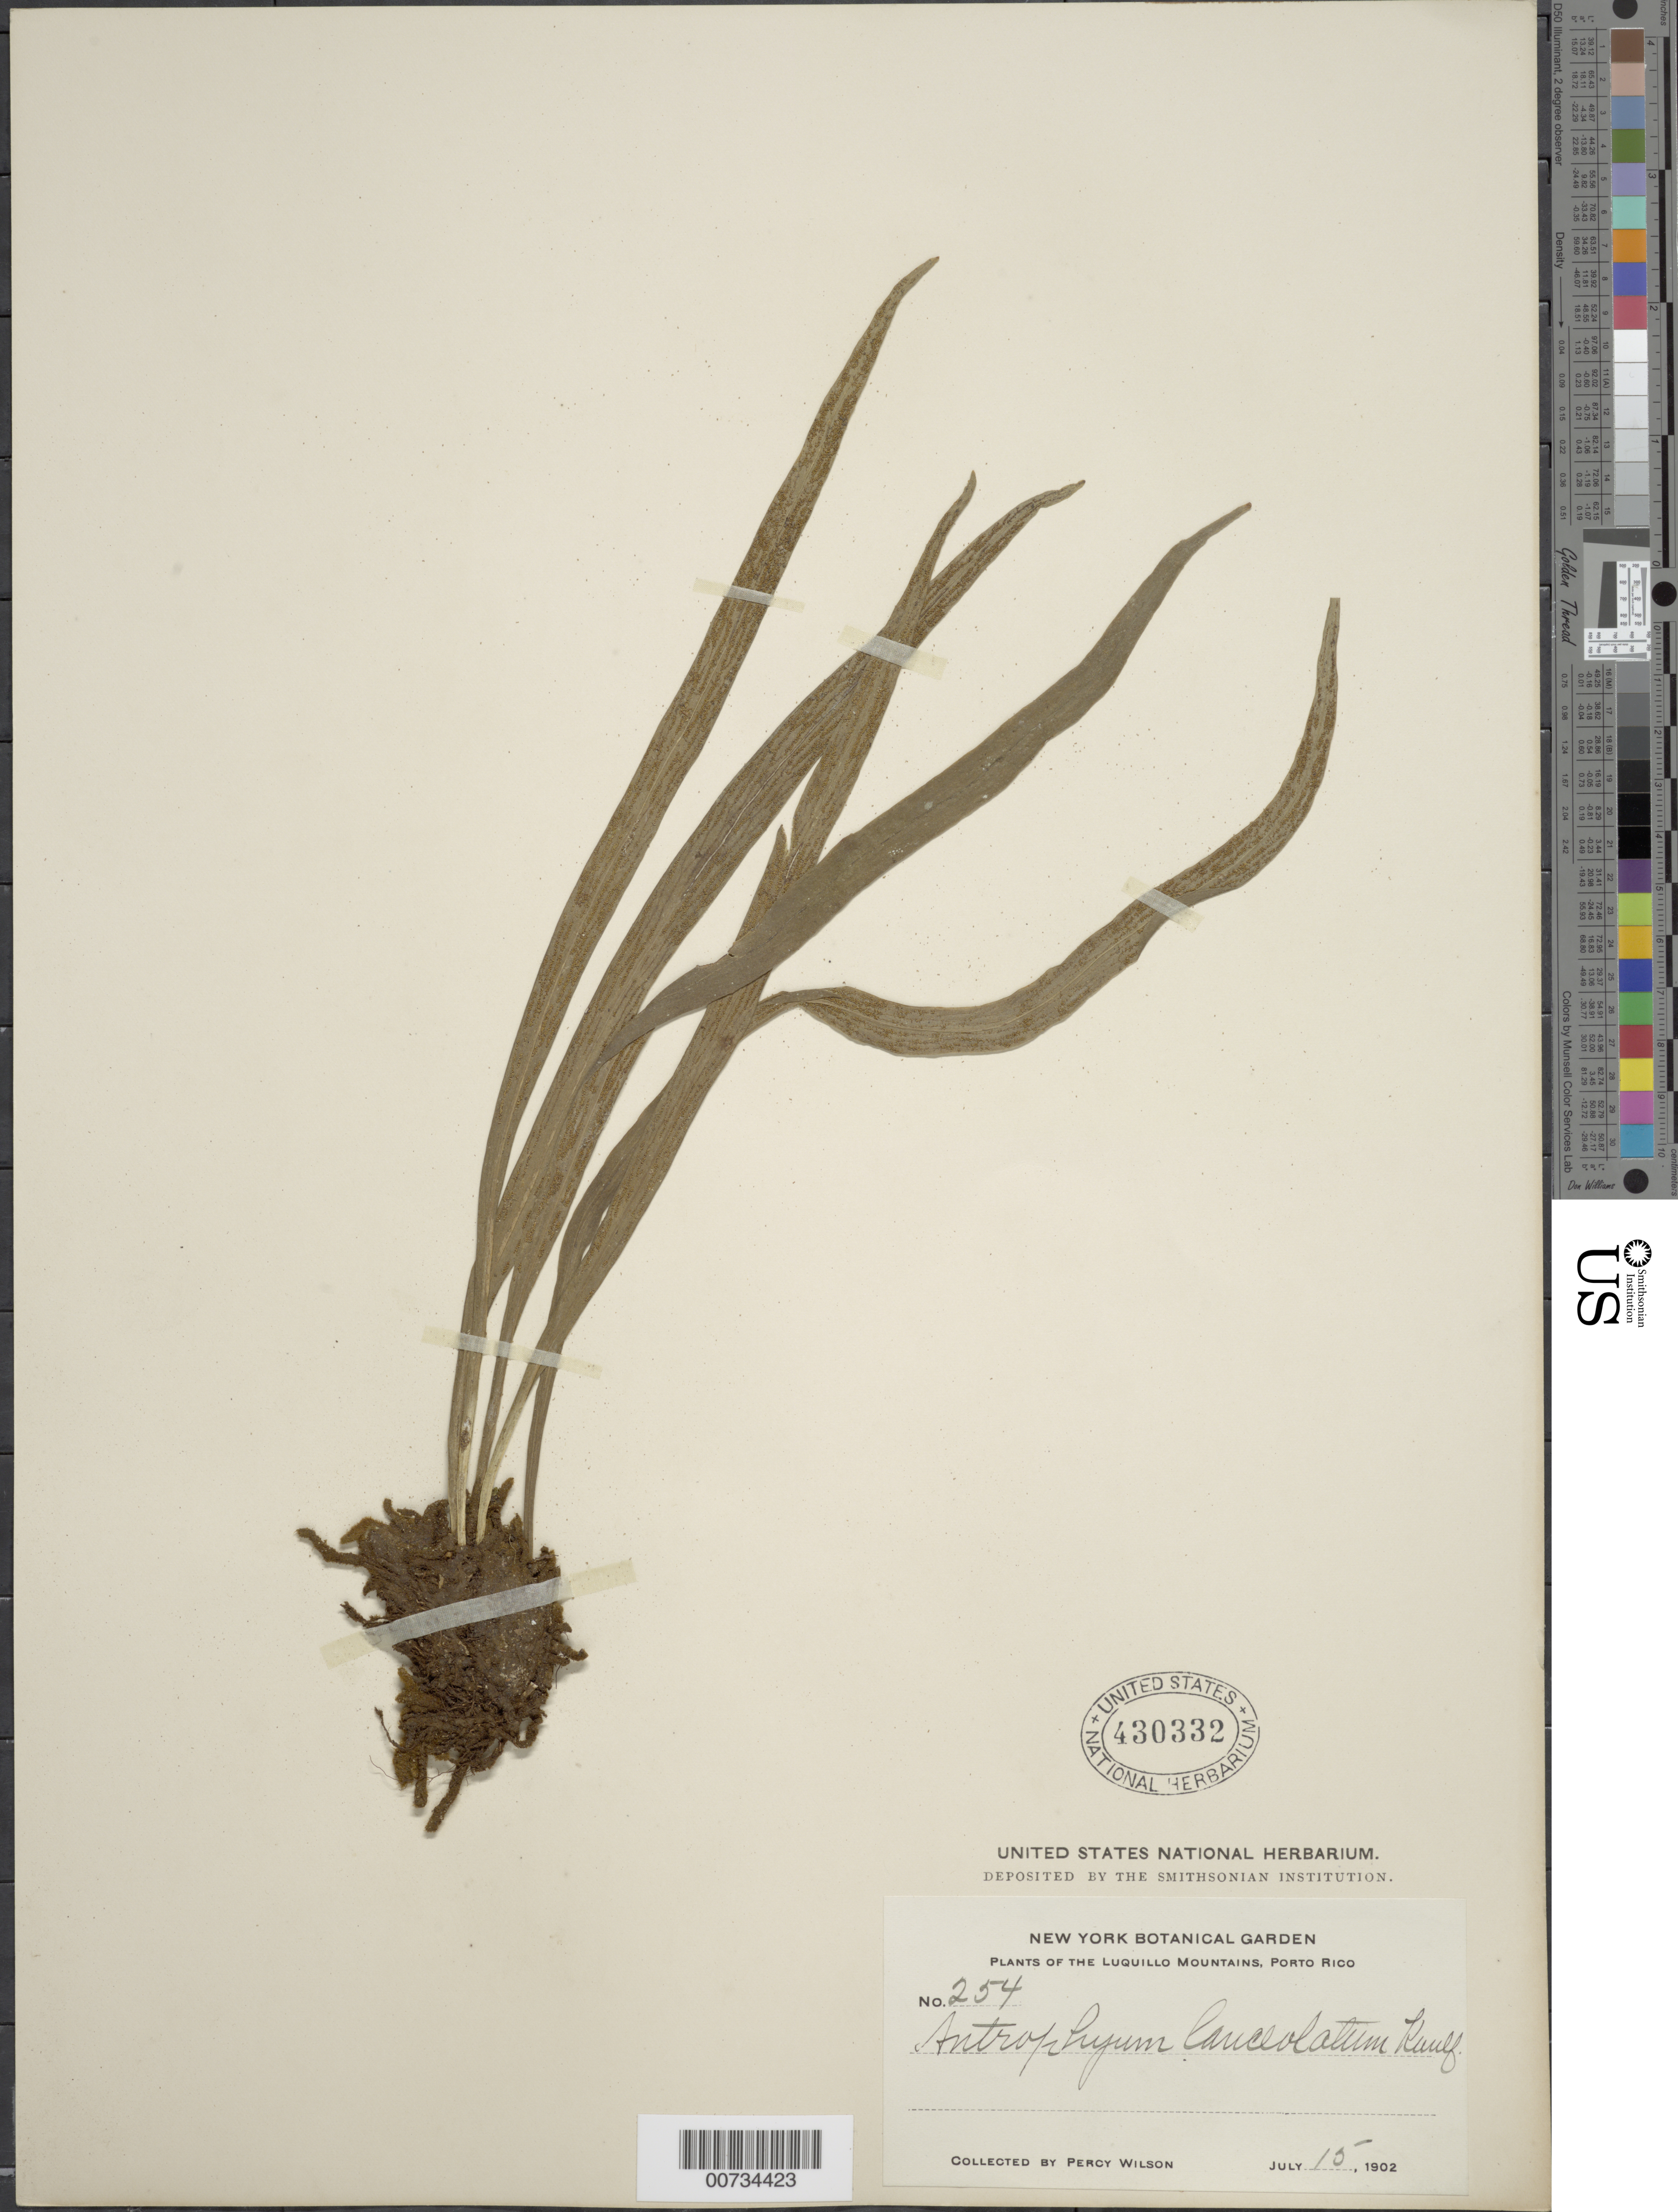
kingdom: Plantae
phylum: Tracheophyta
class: Polypodiopsida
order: Polypodiales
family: Pteridaceae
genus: Polytaenium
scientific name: Polytaenium lanceolatum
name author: (L.) Desv.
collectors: P. Wilson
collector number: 254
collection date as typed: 15 Jul 1902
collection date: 1902-07-15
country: Puerto Rico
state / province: Luquillo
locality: Luquillo Mts.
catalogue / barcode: US 430332